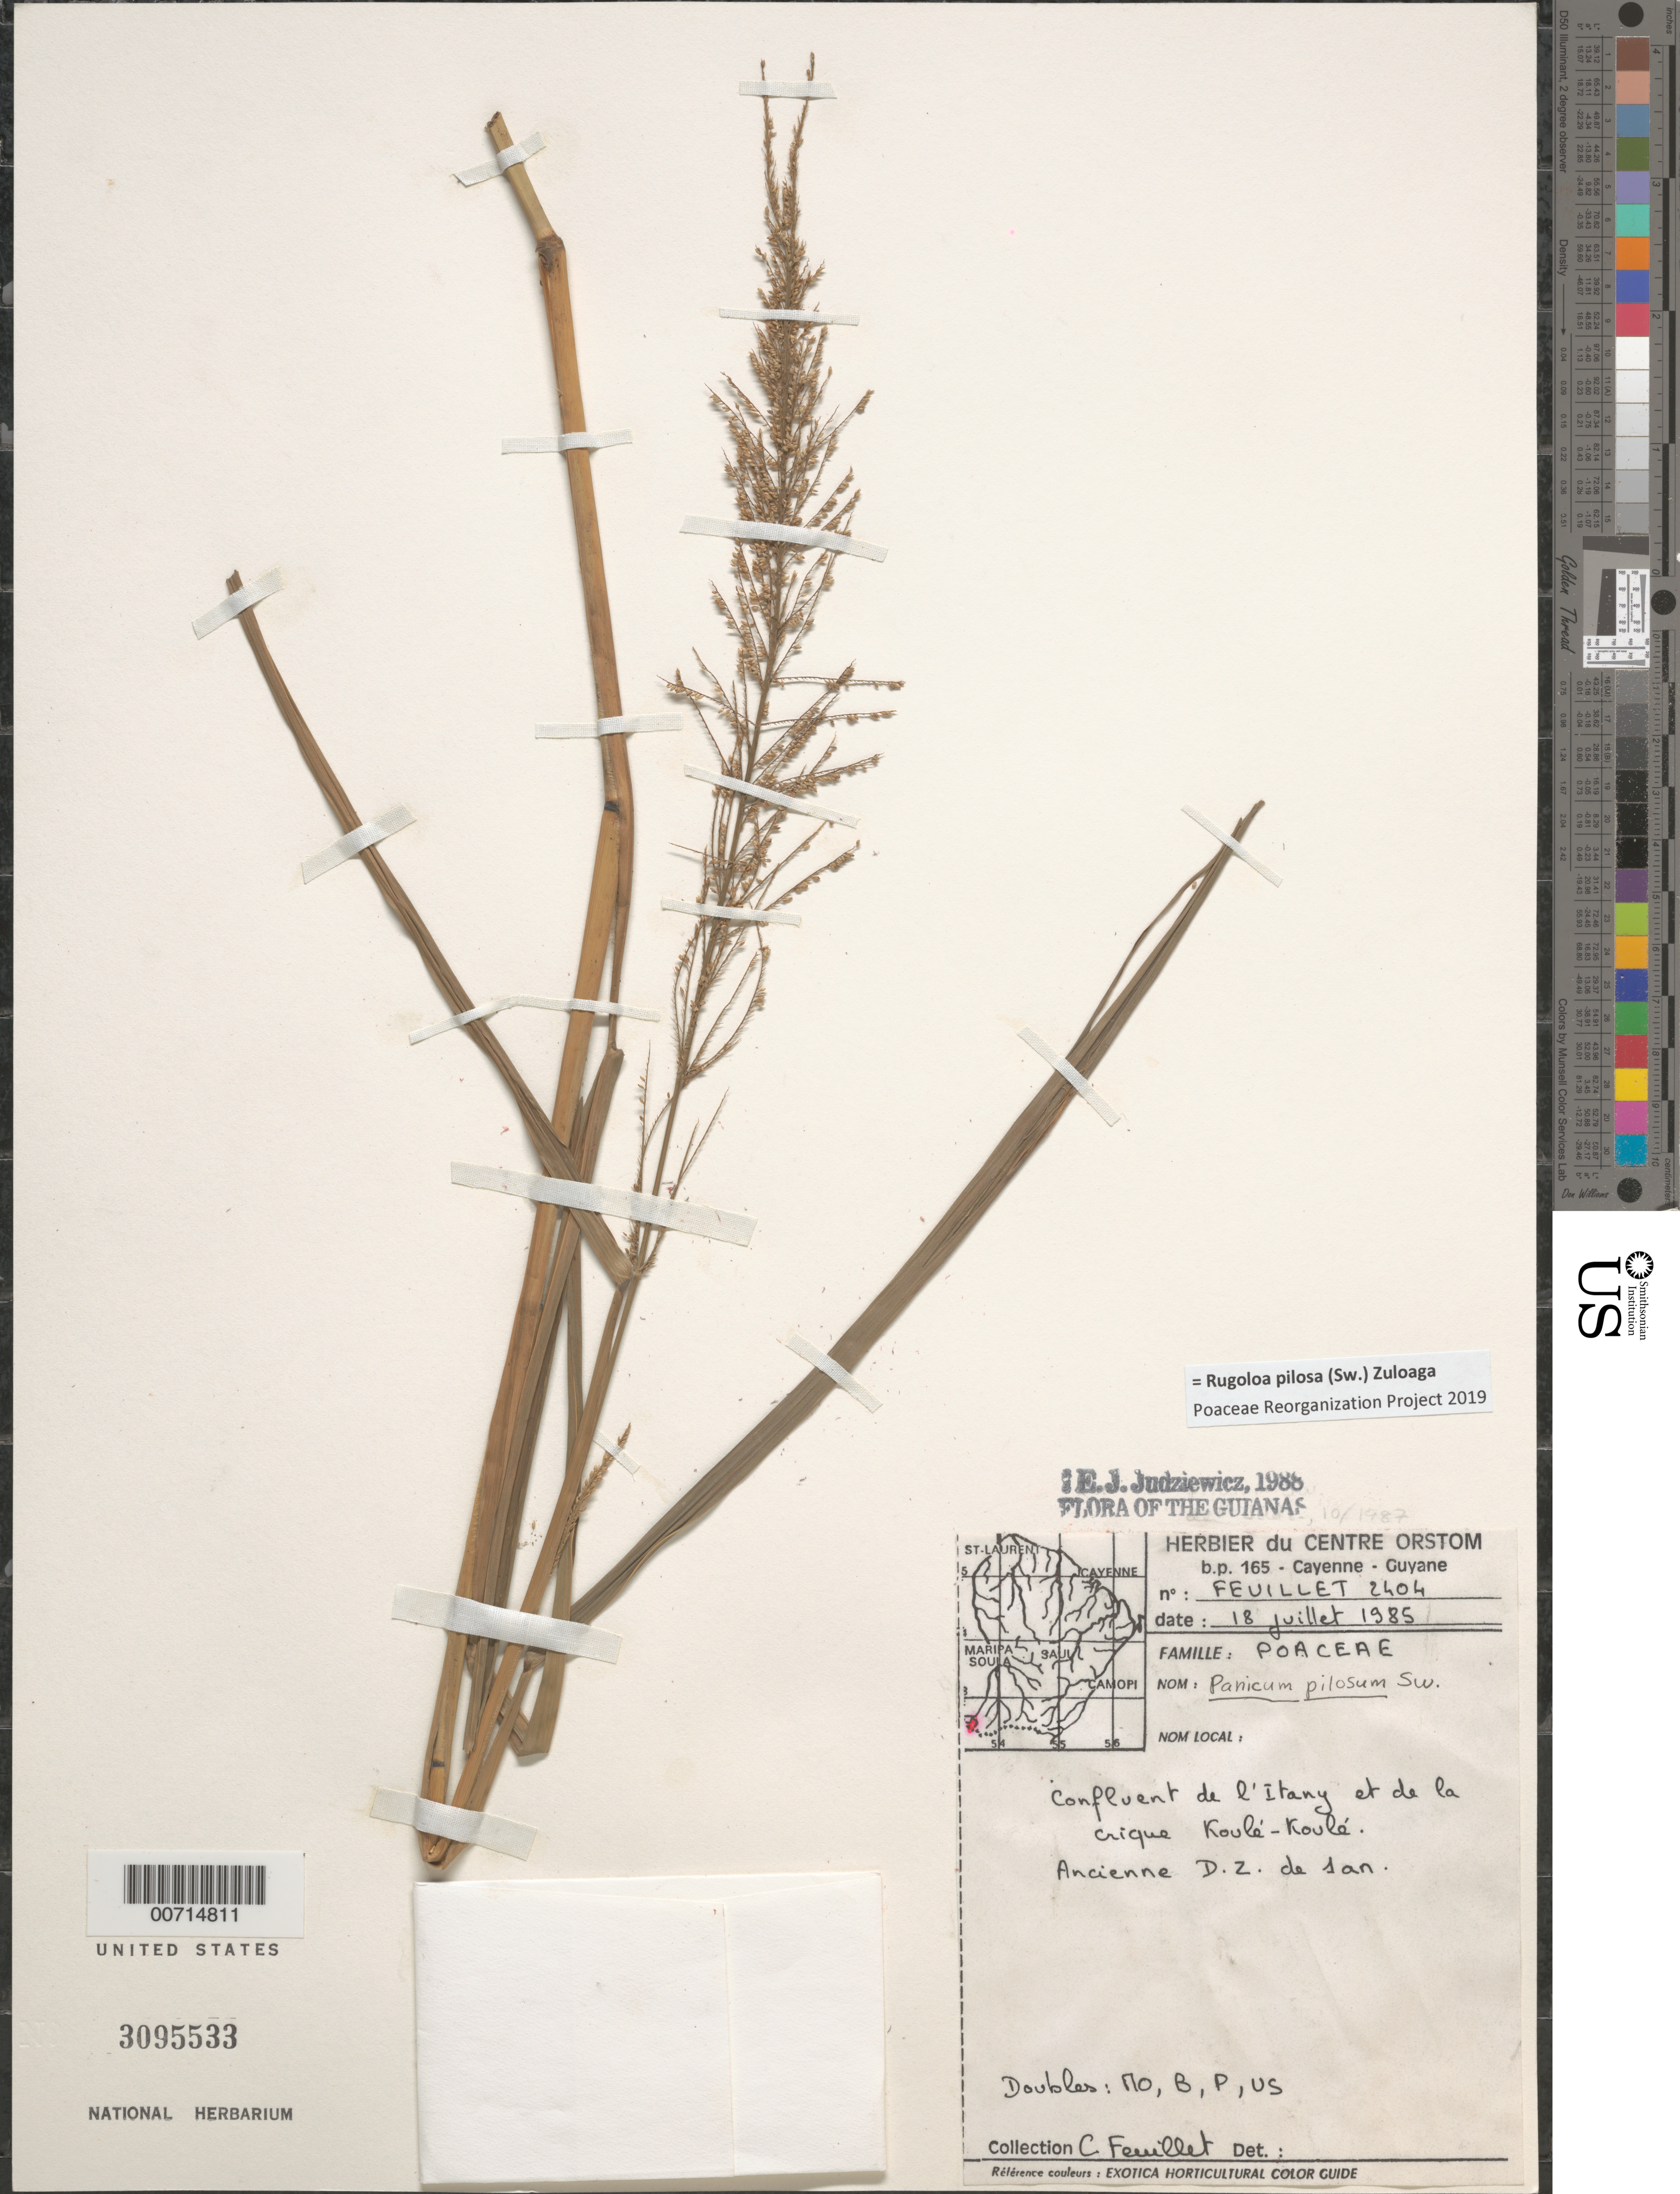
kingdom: Plantae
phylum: Tracheophyta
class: Liliopsida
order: Poales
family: Poaceae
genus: Panicum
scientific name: Panicum pilosum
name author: Sw.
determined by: Judziewicz, E. J.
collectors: C. Feuillet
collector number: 2404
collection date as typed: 18-Jul-85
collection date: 1985-07-18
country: French Guiana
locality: Rivière Itany, confluent avec de la crique Koulé-Koulé, Monts Tumuc-Humac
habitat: Ancienne D.Z. de San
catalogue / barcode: US 3095533